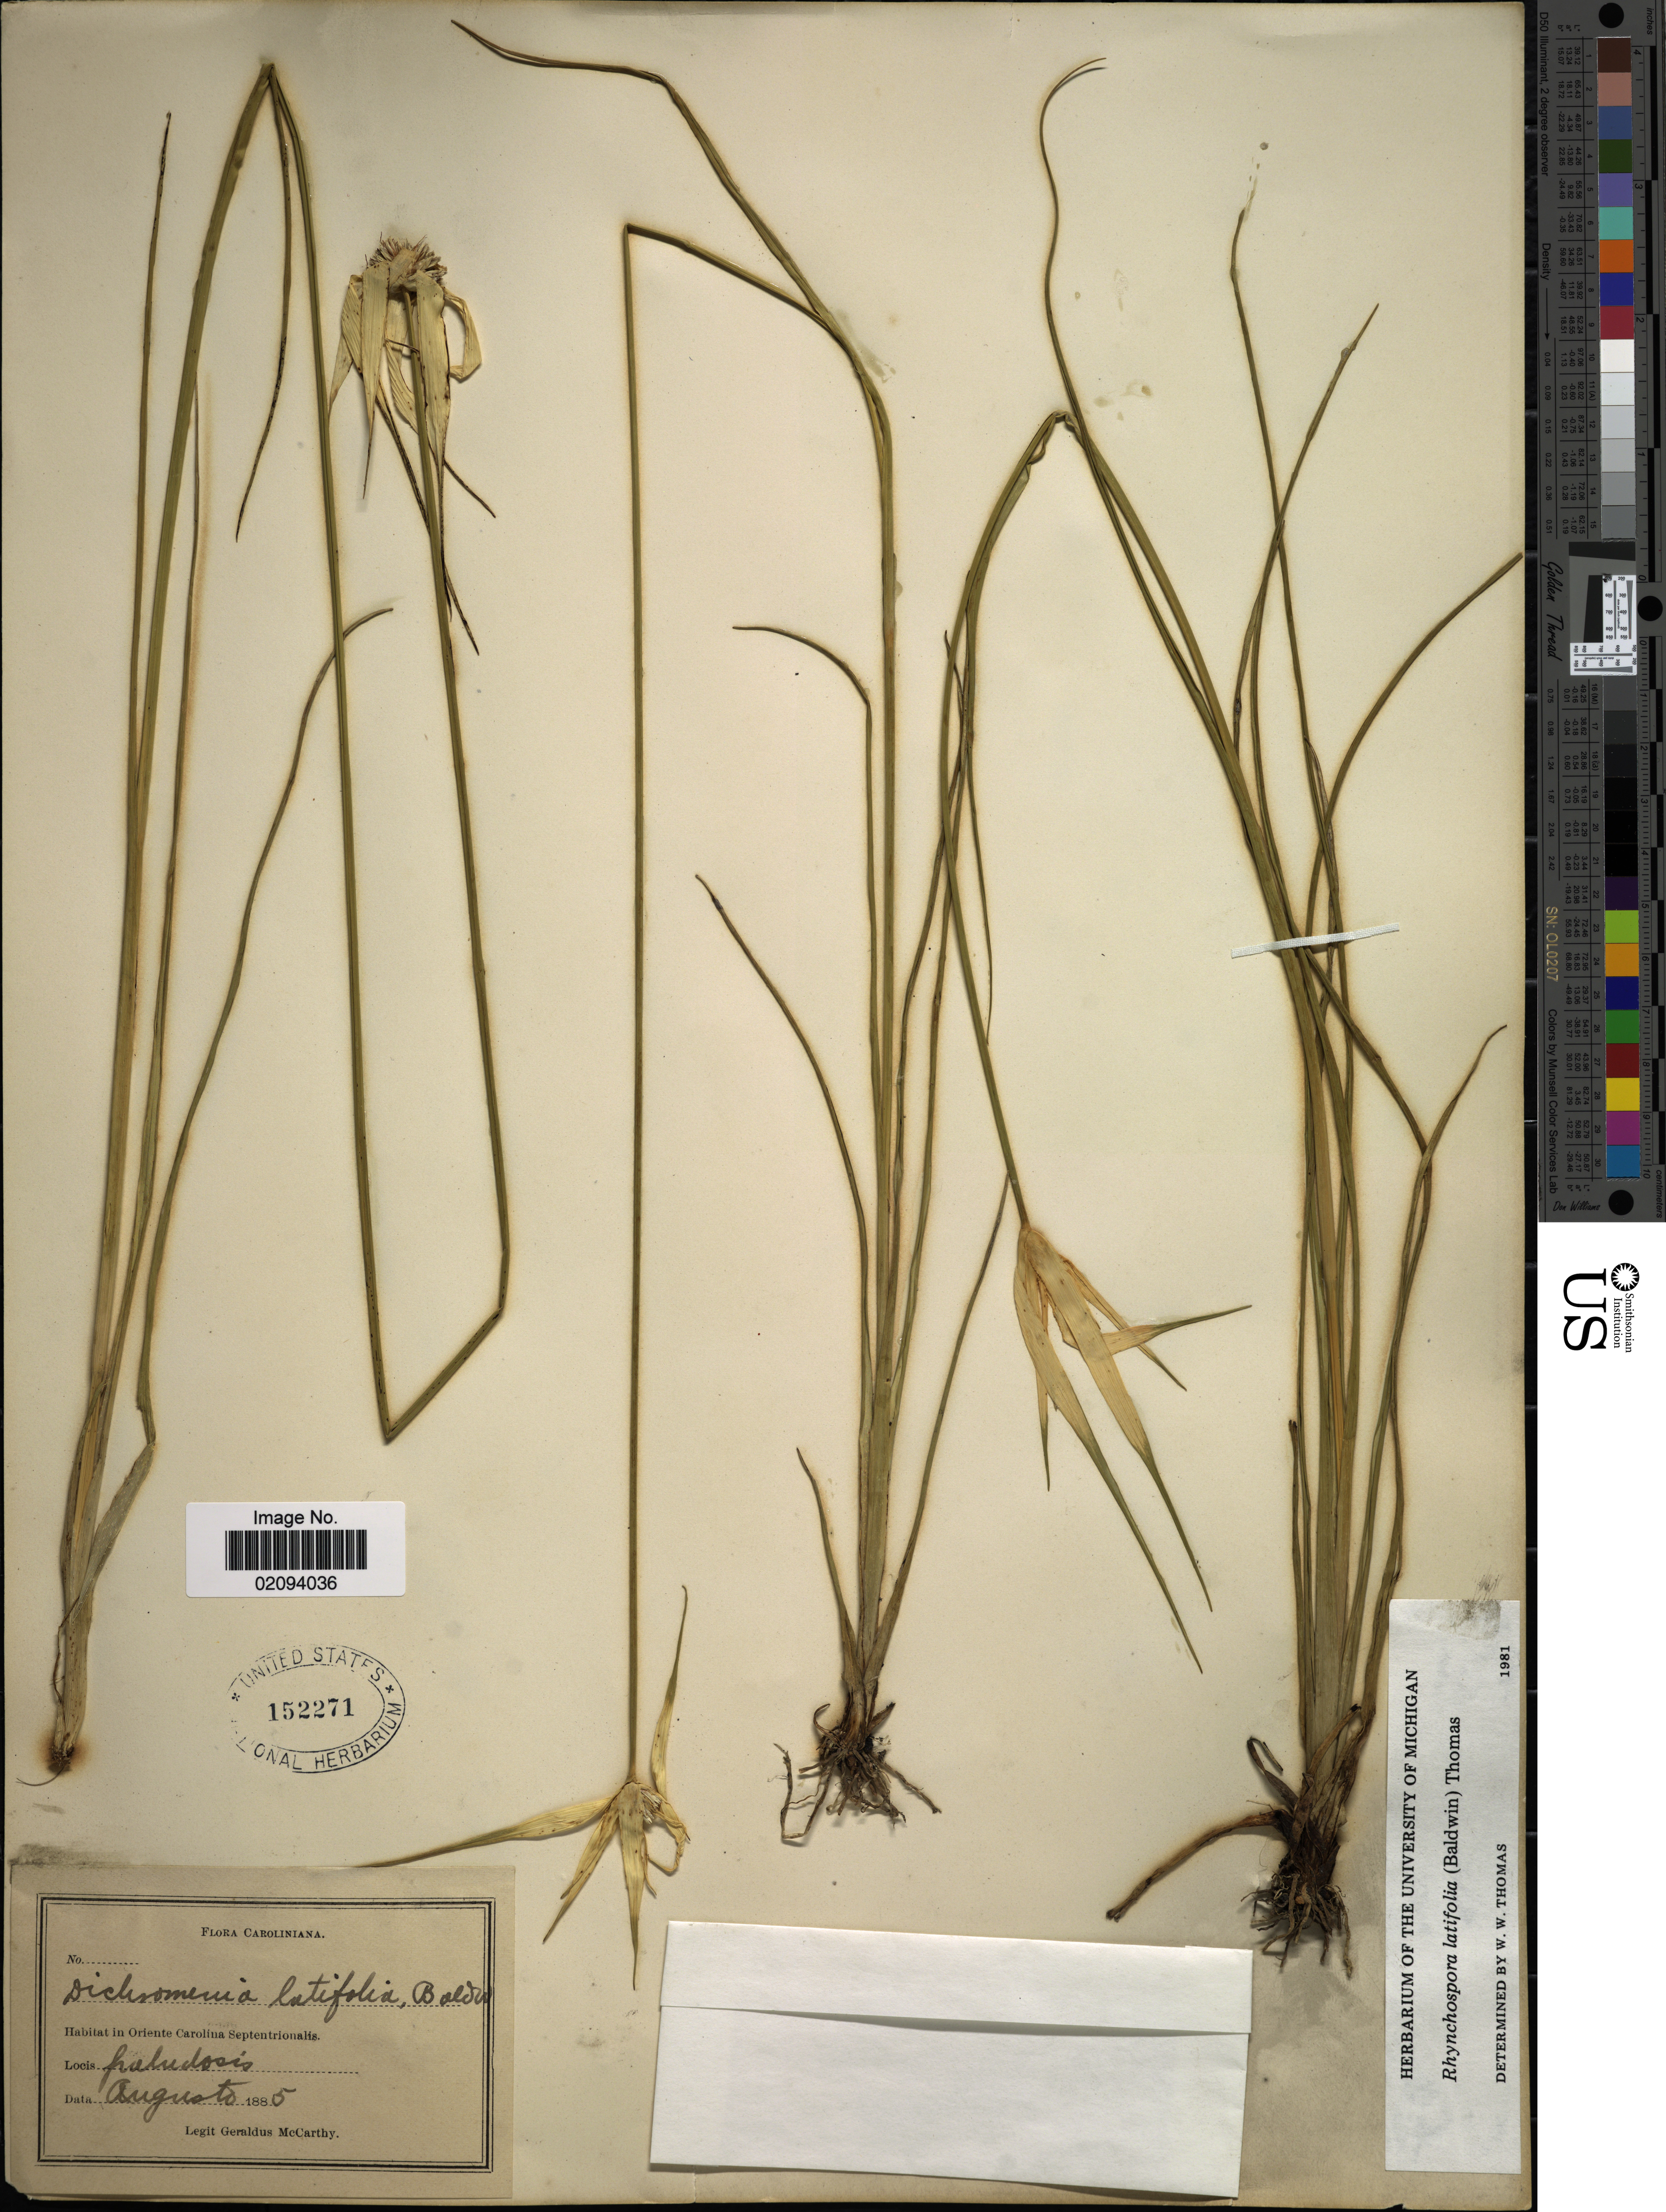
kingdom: Plantae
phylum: Tracheophyta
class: Liliopsida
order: Poales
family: Cyperaceae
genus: Rhynchospora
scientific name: Rhynchospora latifolia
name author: (Baldwin ex Elliott) W.W. Thomas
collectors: M. McCarthy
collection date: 1885-08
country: United States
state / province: North Carolina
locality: In Oriente Carolina Septentrionalis.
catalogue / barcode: US 152271